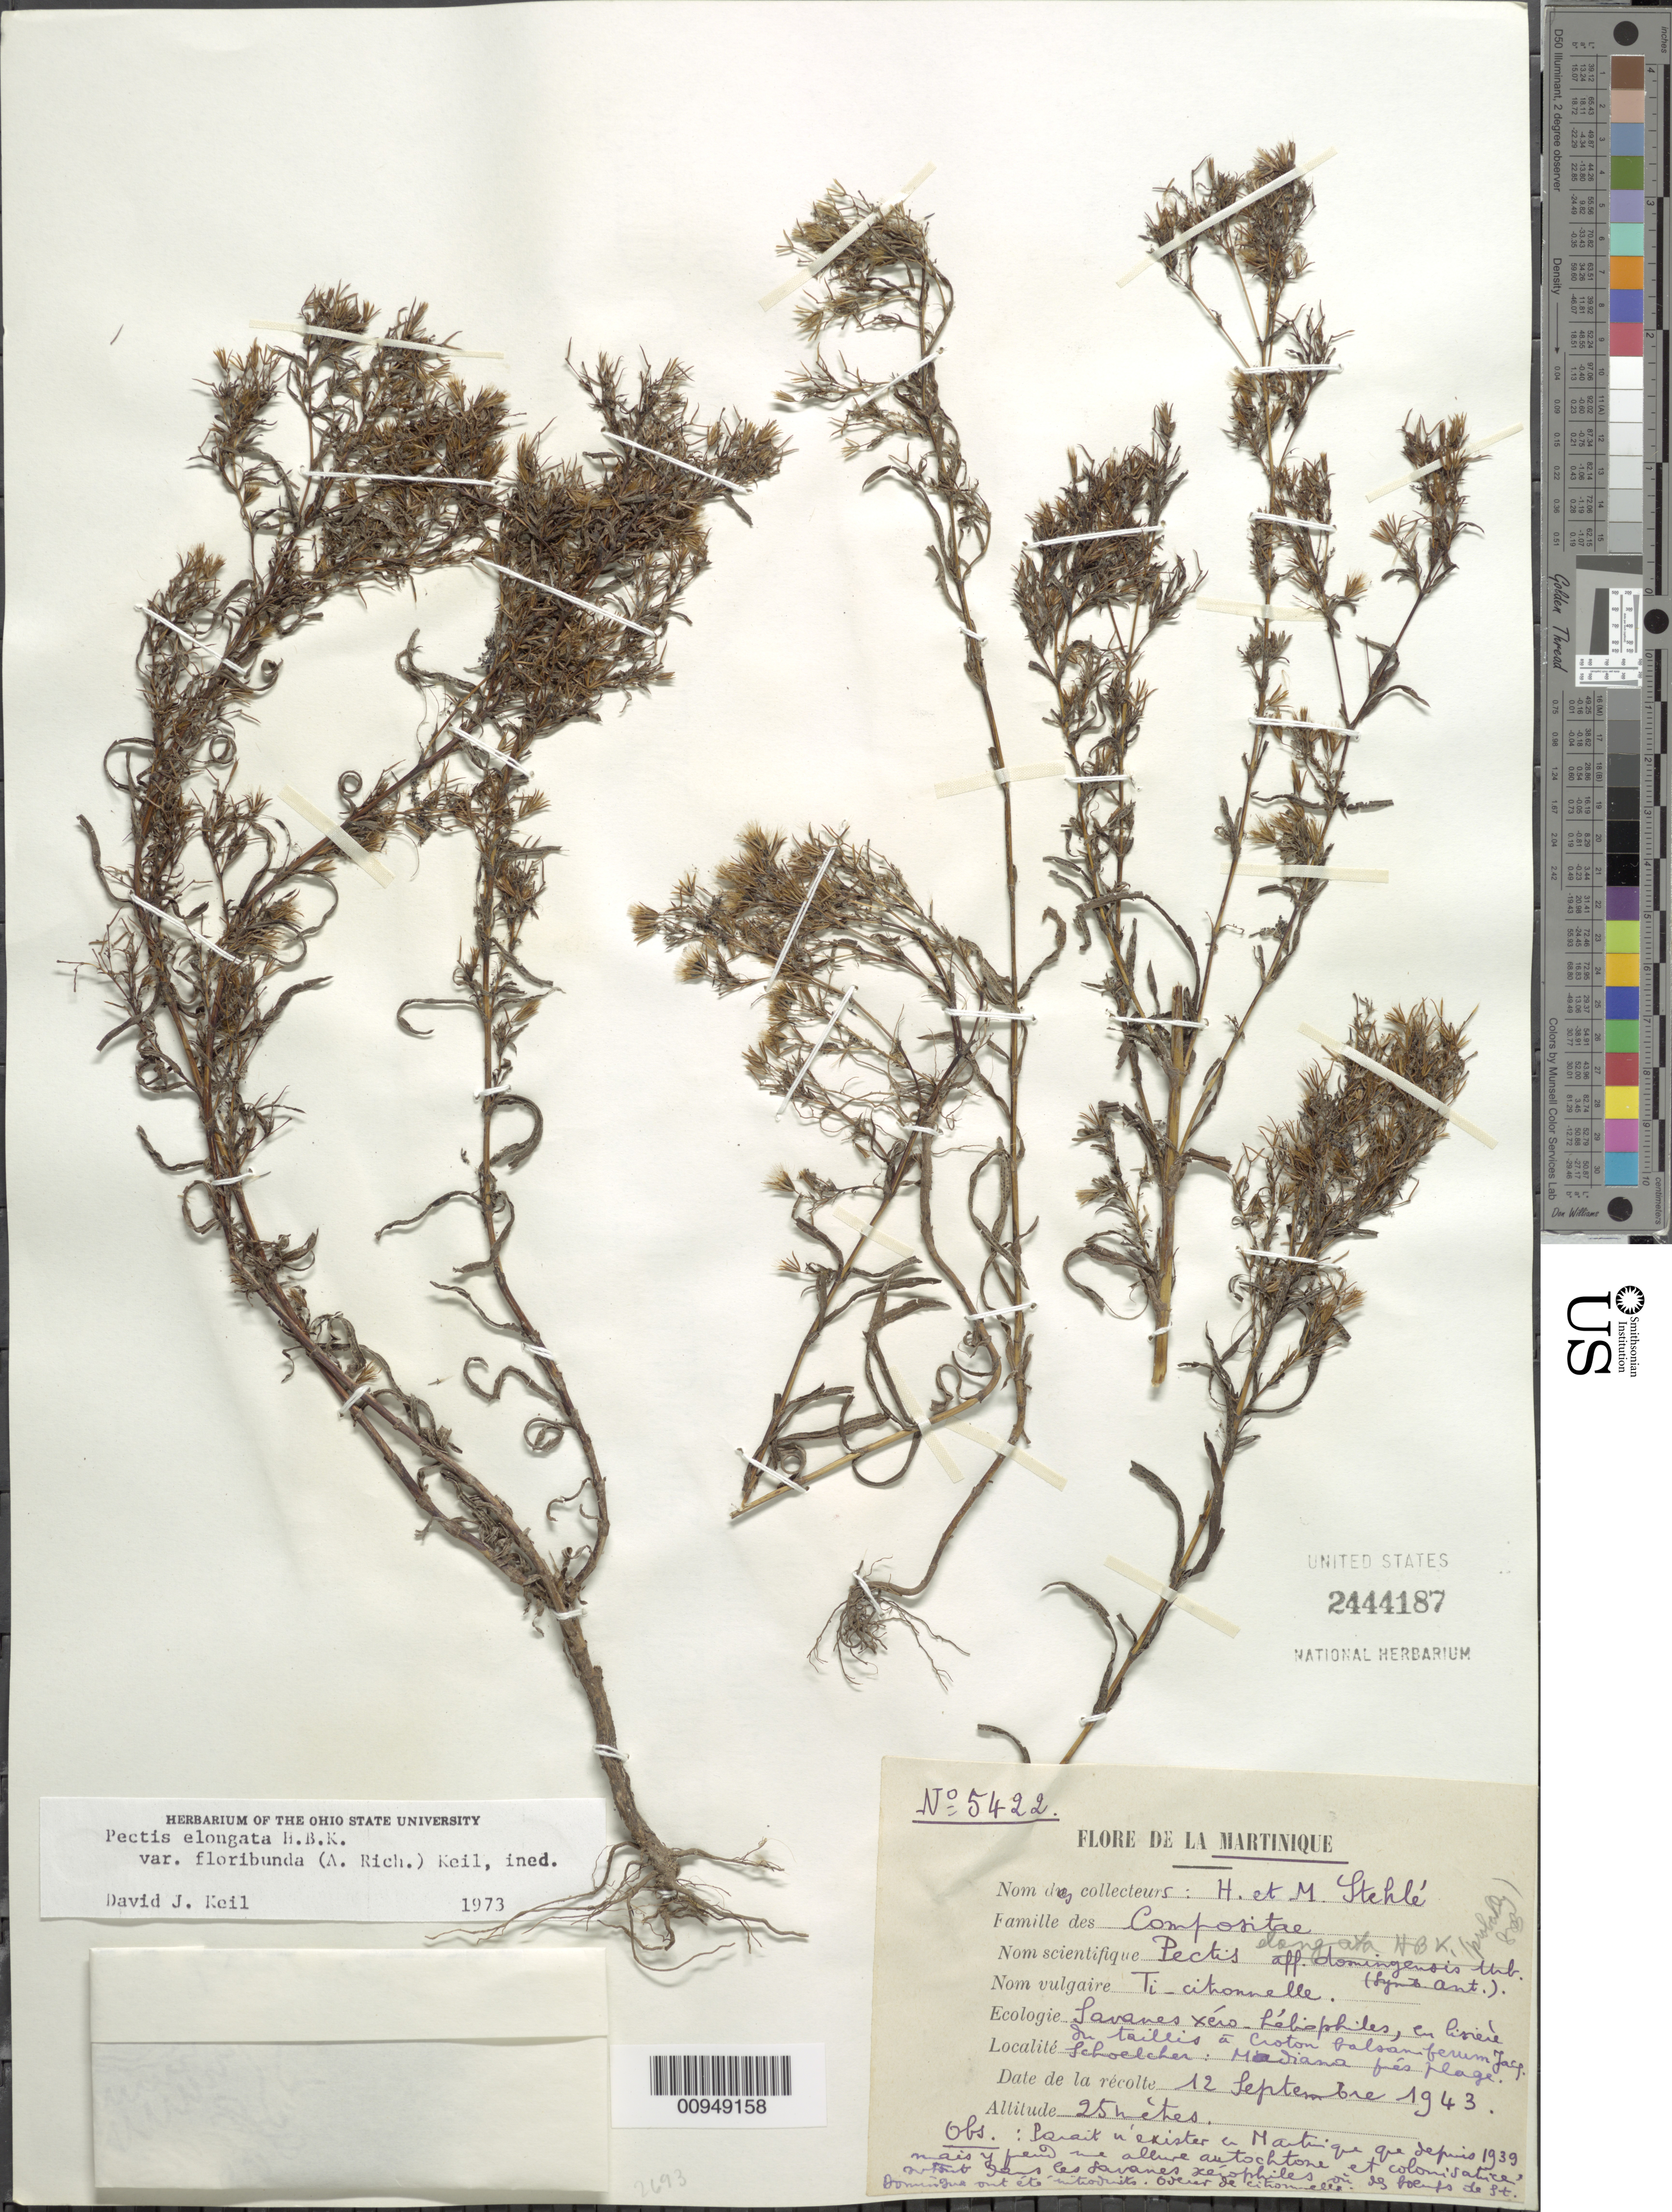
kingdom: Plantae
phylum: Tracheophyta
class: Magnoliopsida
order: Asterales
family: Asteraceae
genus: Pectis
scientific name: Pectis elongata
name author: Kunth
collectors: H. Stehlé & M. Stehlé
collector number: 5422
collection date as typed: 12 Sep 1943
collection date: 1943-09-12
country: Martinique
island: Martinique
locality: Schoelcher, Madiana frés plage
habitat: Savanes xéro-héliophiles, en lisieré du taillis à Croton balsanferum Jacq.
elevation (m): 25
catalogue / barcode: US 2444187